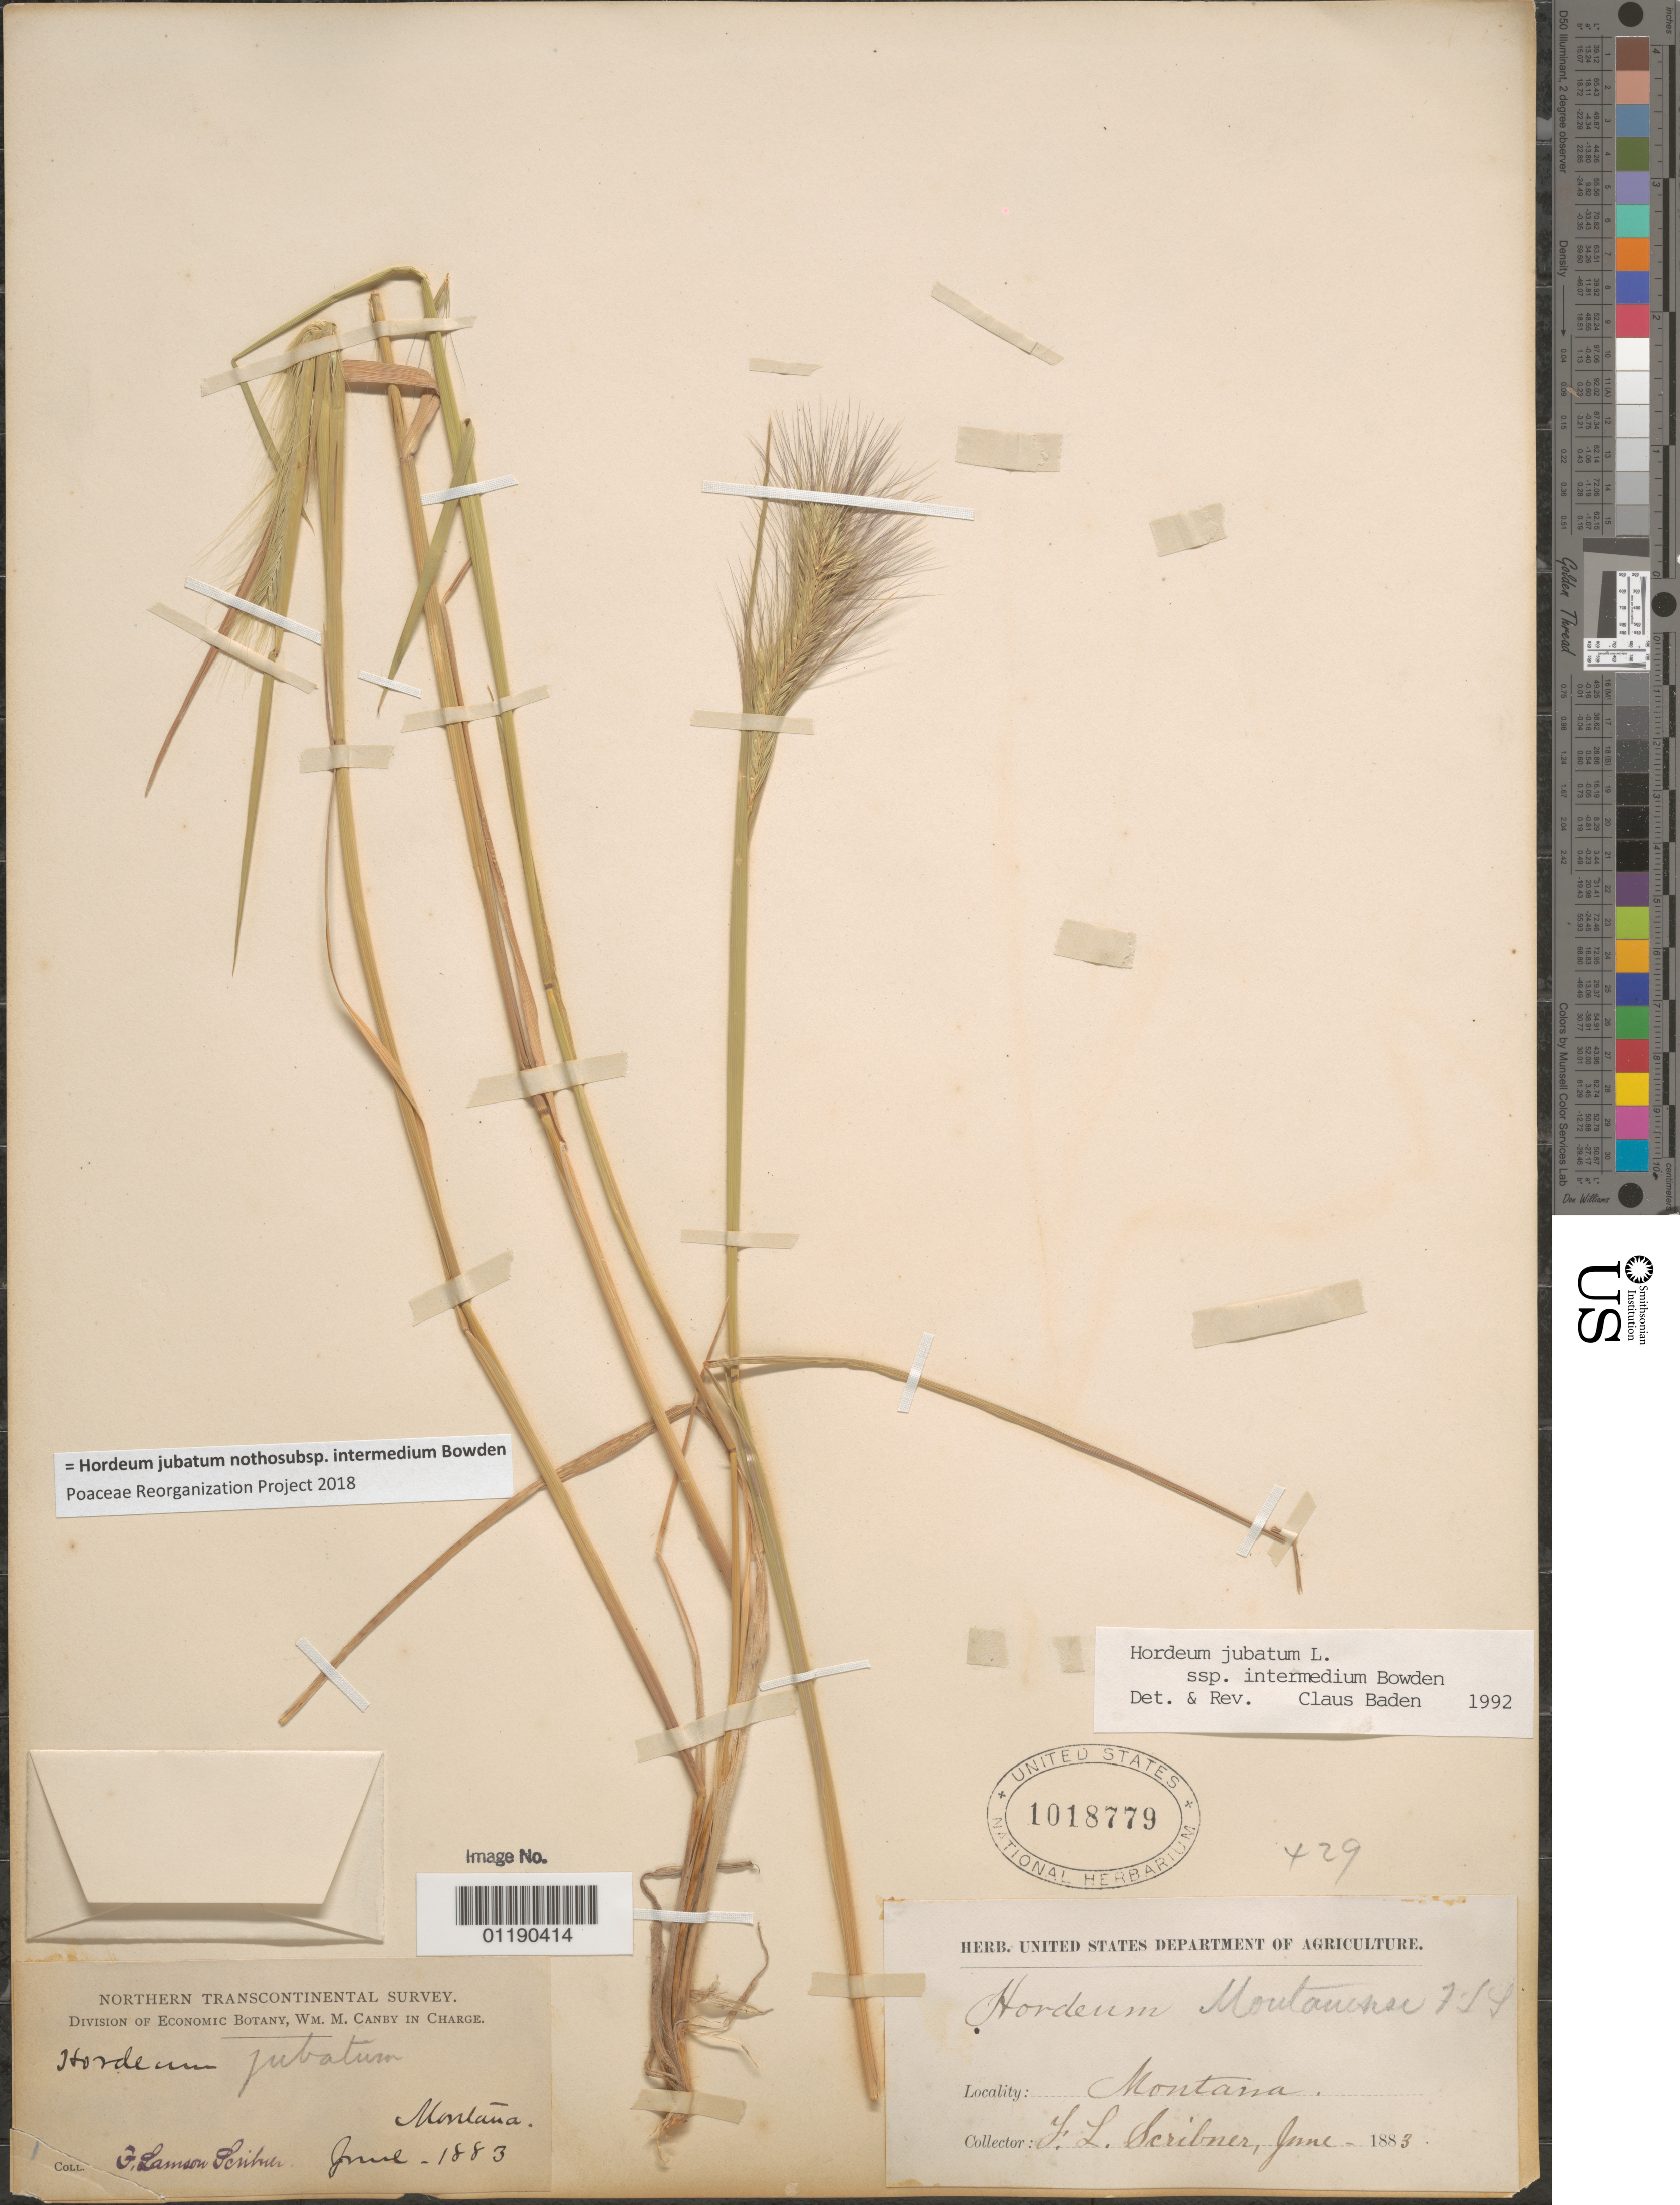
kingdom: Plantae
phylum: Tracheophyta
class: Liliopsida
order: Poales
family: Poaceae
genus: Hordeum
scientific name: Hordeum jubatum subsp. intermedium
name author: Bowden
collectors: F. L. Scribner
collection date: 1883-06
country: United States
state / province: Montana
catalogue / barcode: US 1018779